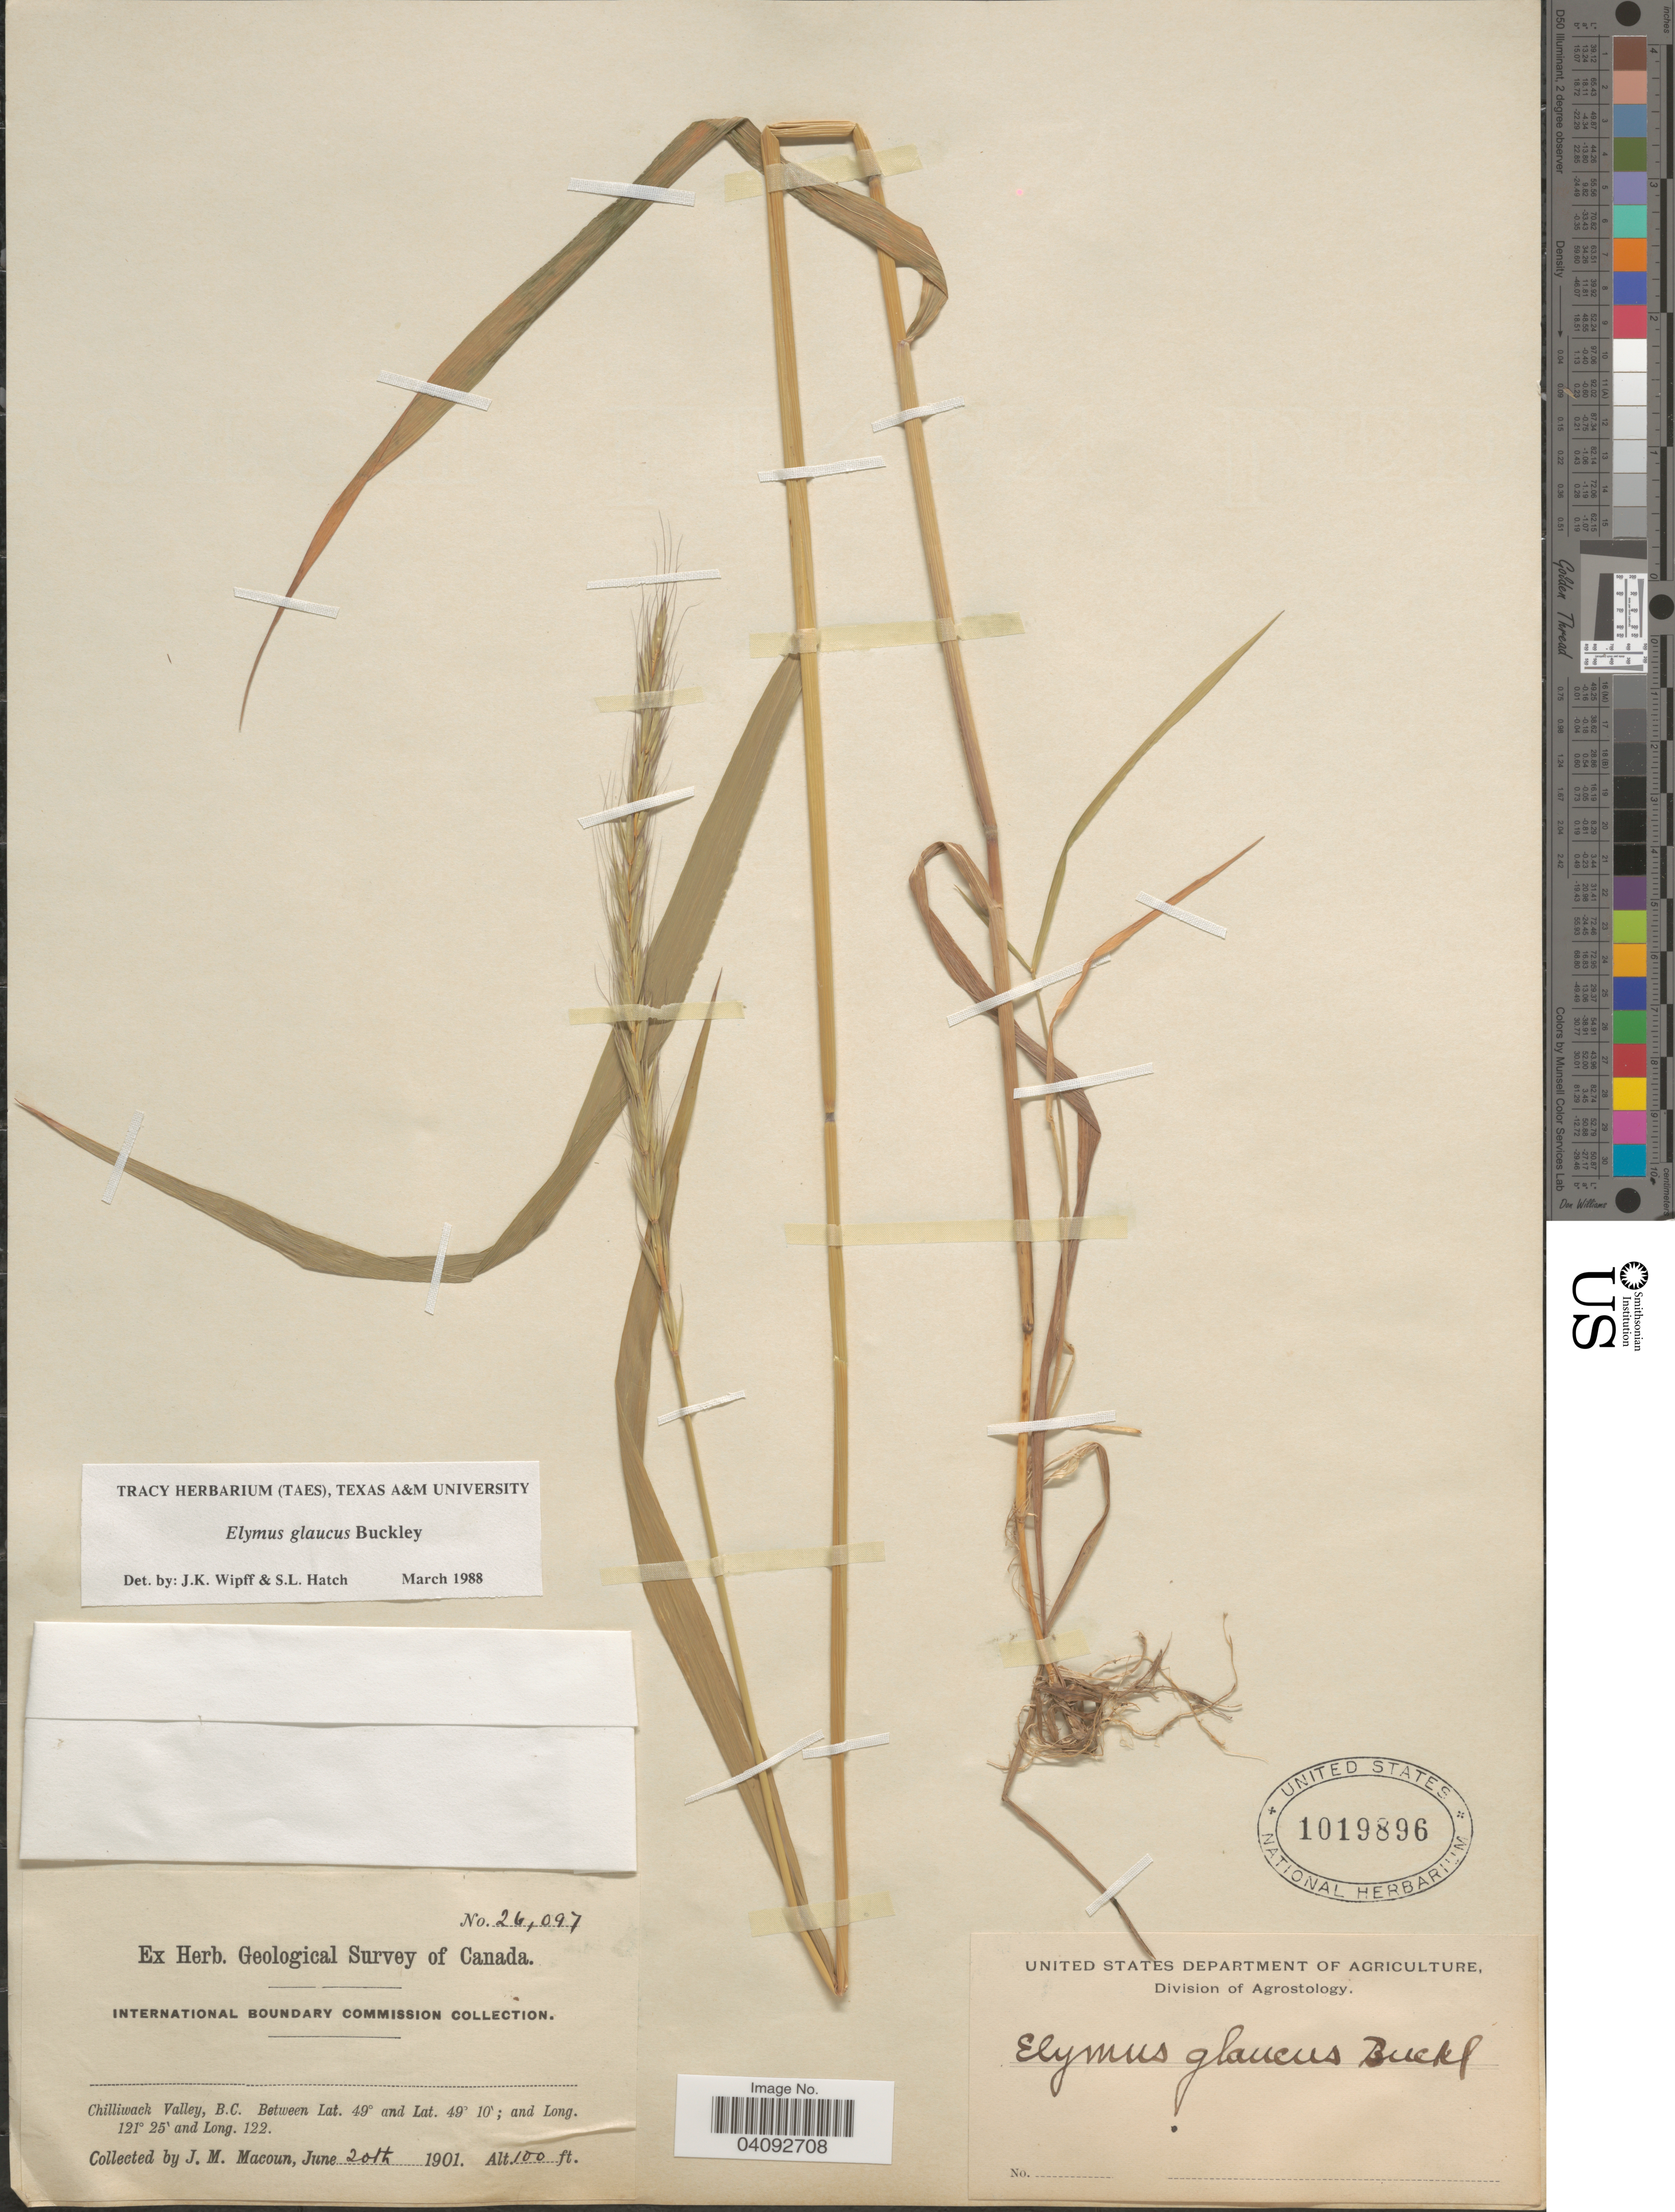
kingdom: Plantae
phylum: Tracheophyta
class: Liliopsida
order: Poales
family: Poaceae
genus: Elymus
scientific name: Elymus glabriflorus var. glabriflorus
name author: (Vasey ex L.H. Dewey) Scribn. & C.R. Ball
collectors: J. M. Macoun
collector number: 26097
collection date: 1901-06-20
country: Canada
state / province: British Columbia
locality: Geological Survey of Canada. Chilliwack Valley.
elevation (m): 30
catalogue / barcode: US 1019896